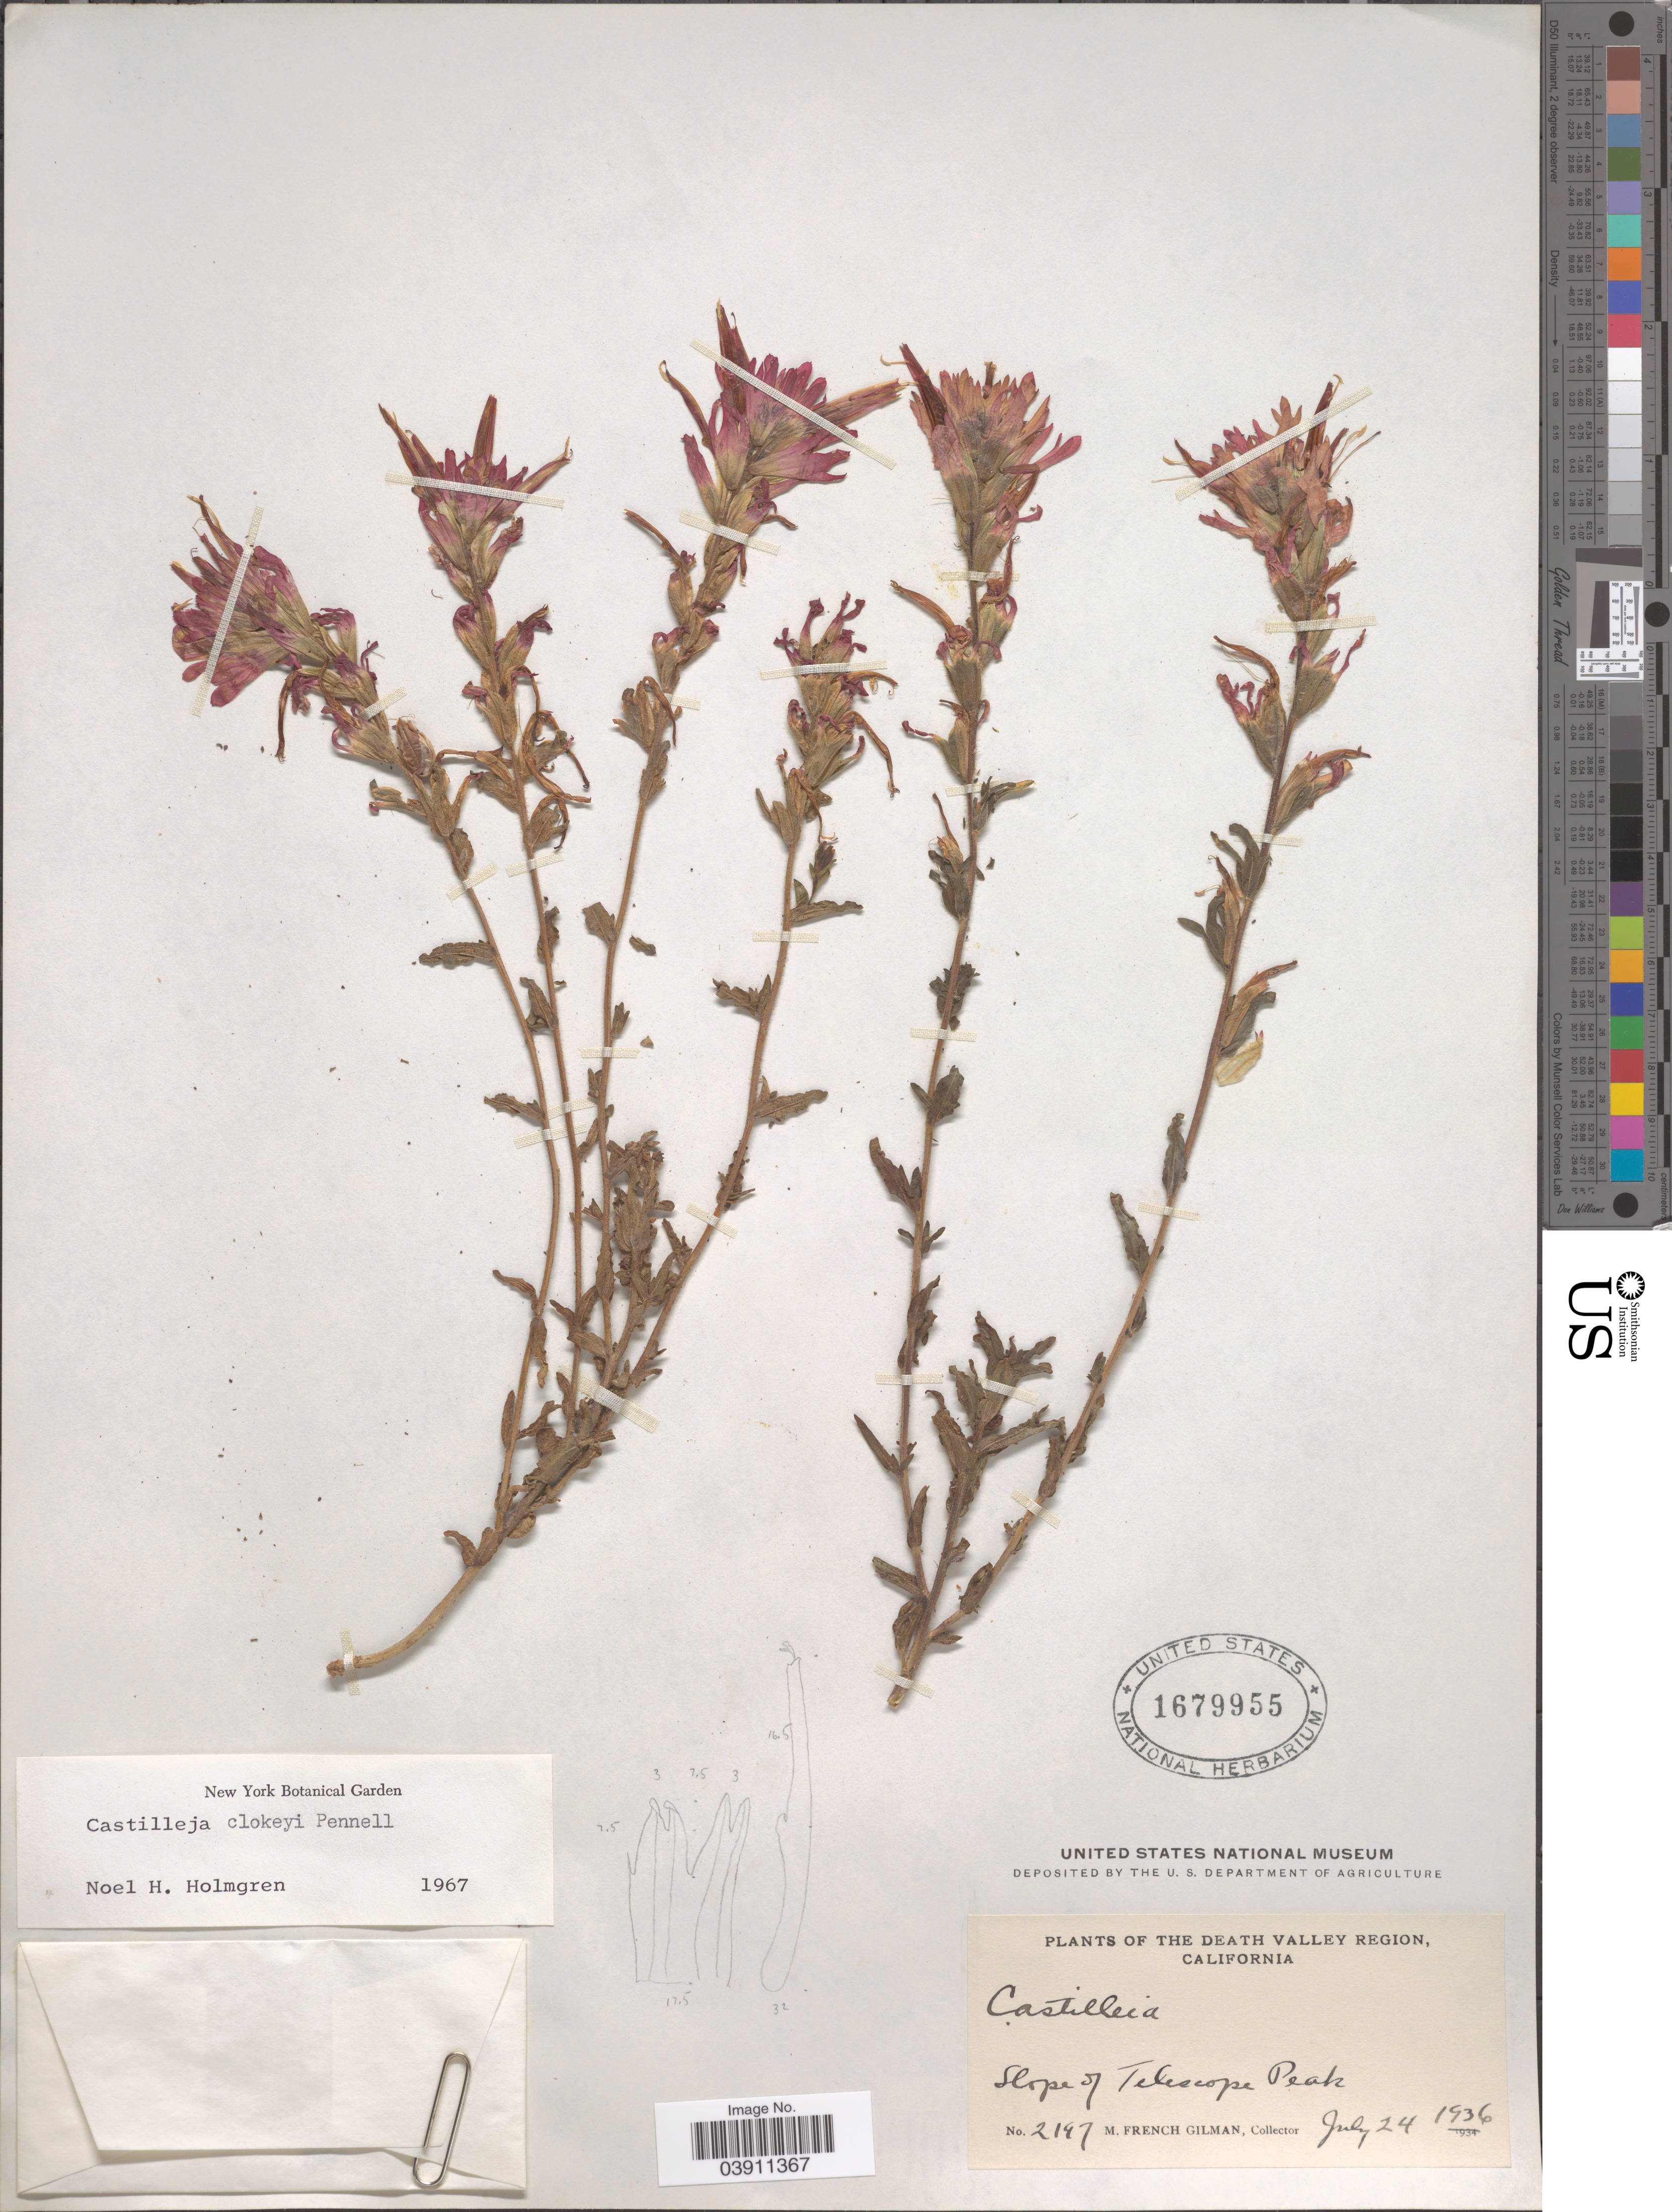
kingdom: Plantae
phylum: Tracheophyta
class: Magnoliopsida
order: Lamiales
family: Orobanchaceae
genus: Castilleja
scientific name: Castilleja clokeyi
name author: Pennell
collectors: M. F. Gilman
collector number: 2197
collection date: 1936-07-24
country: United States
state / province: California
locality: Death Valley Region. Slope of Telescope Peak.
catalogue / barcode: US 1679955